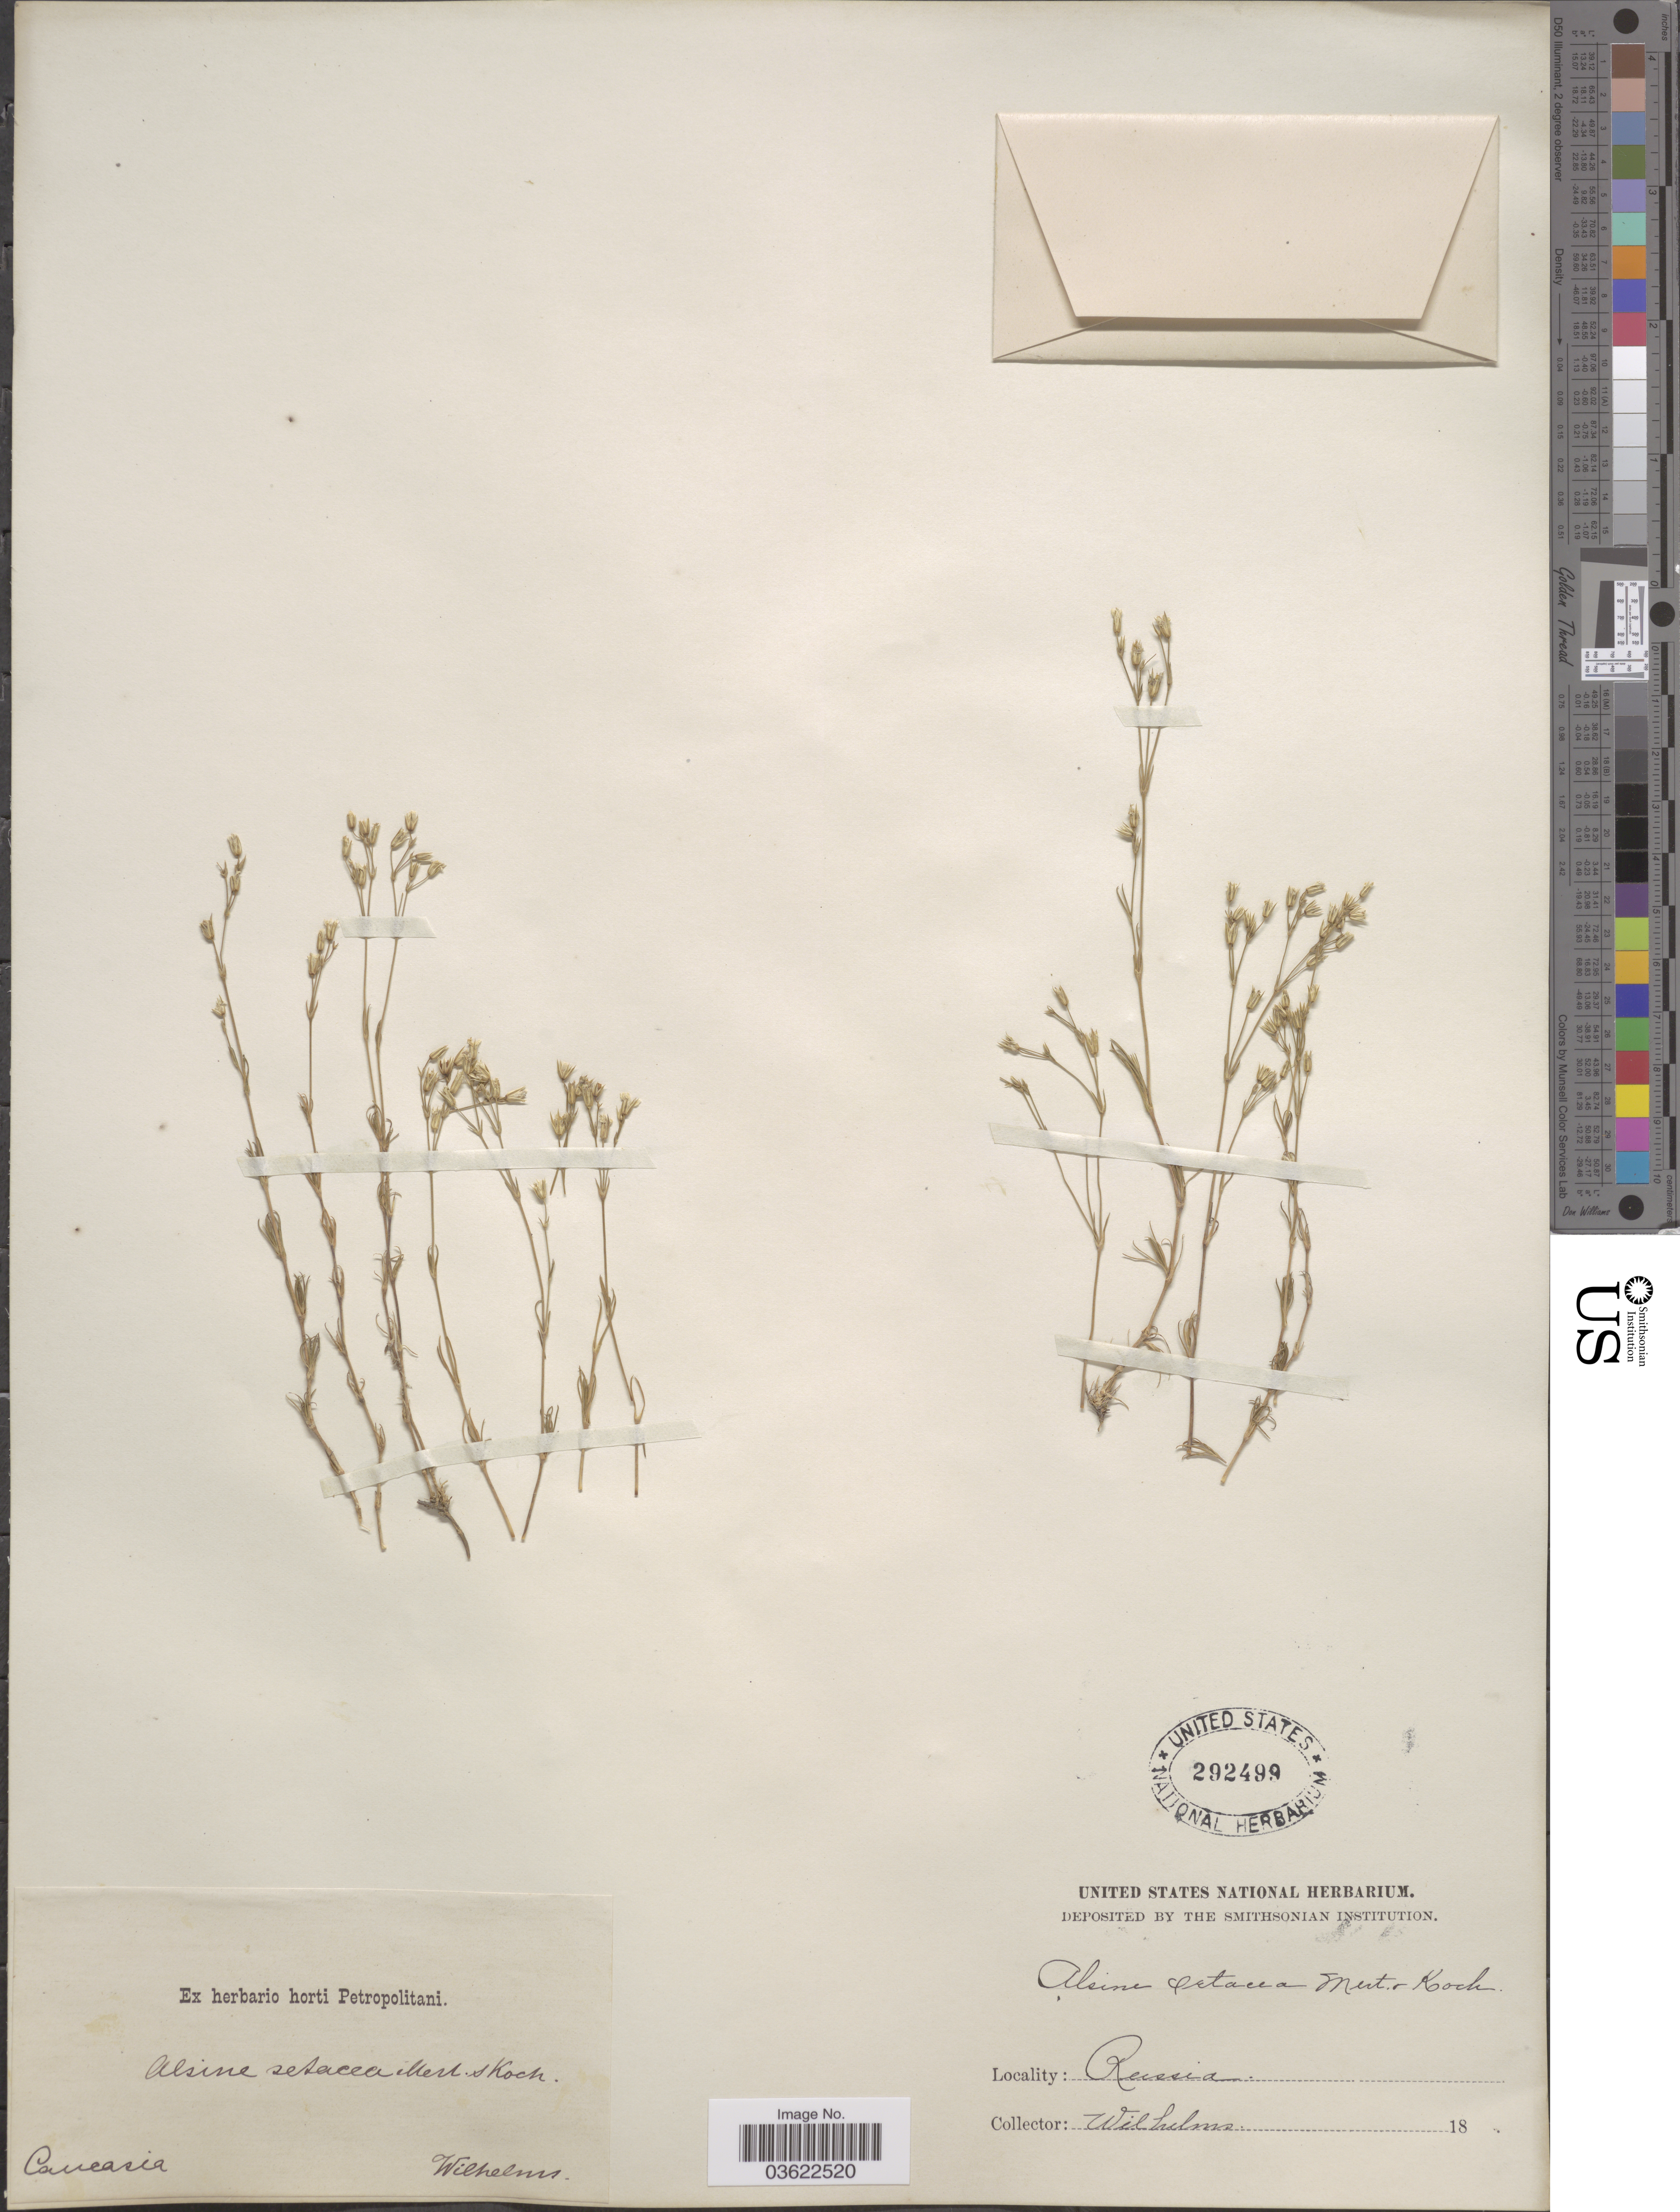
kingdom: Plantae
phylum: Tracheophyta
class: Magnoliopsida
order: Caryophyllales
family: Caryophyllaceae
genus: Arenaria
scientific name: Arenaria setacea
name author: Thuill.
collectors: C. Wilhelms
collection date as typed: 18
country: Russian Federation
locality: Russia. Caucasia.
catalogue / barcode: US 292499